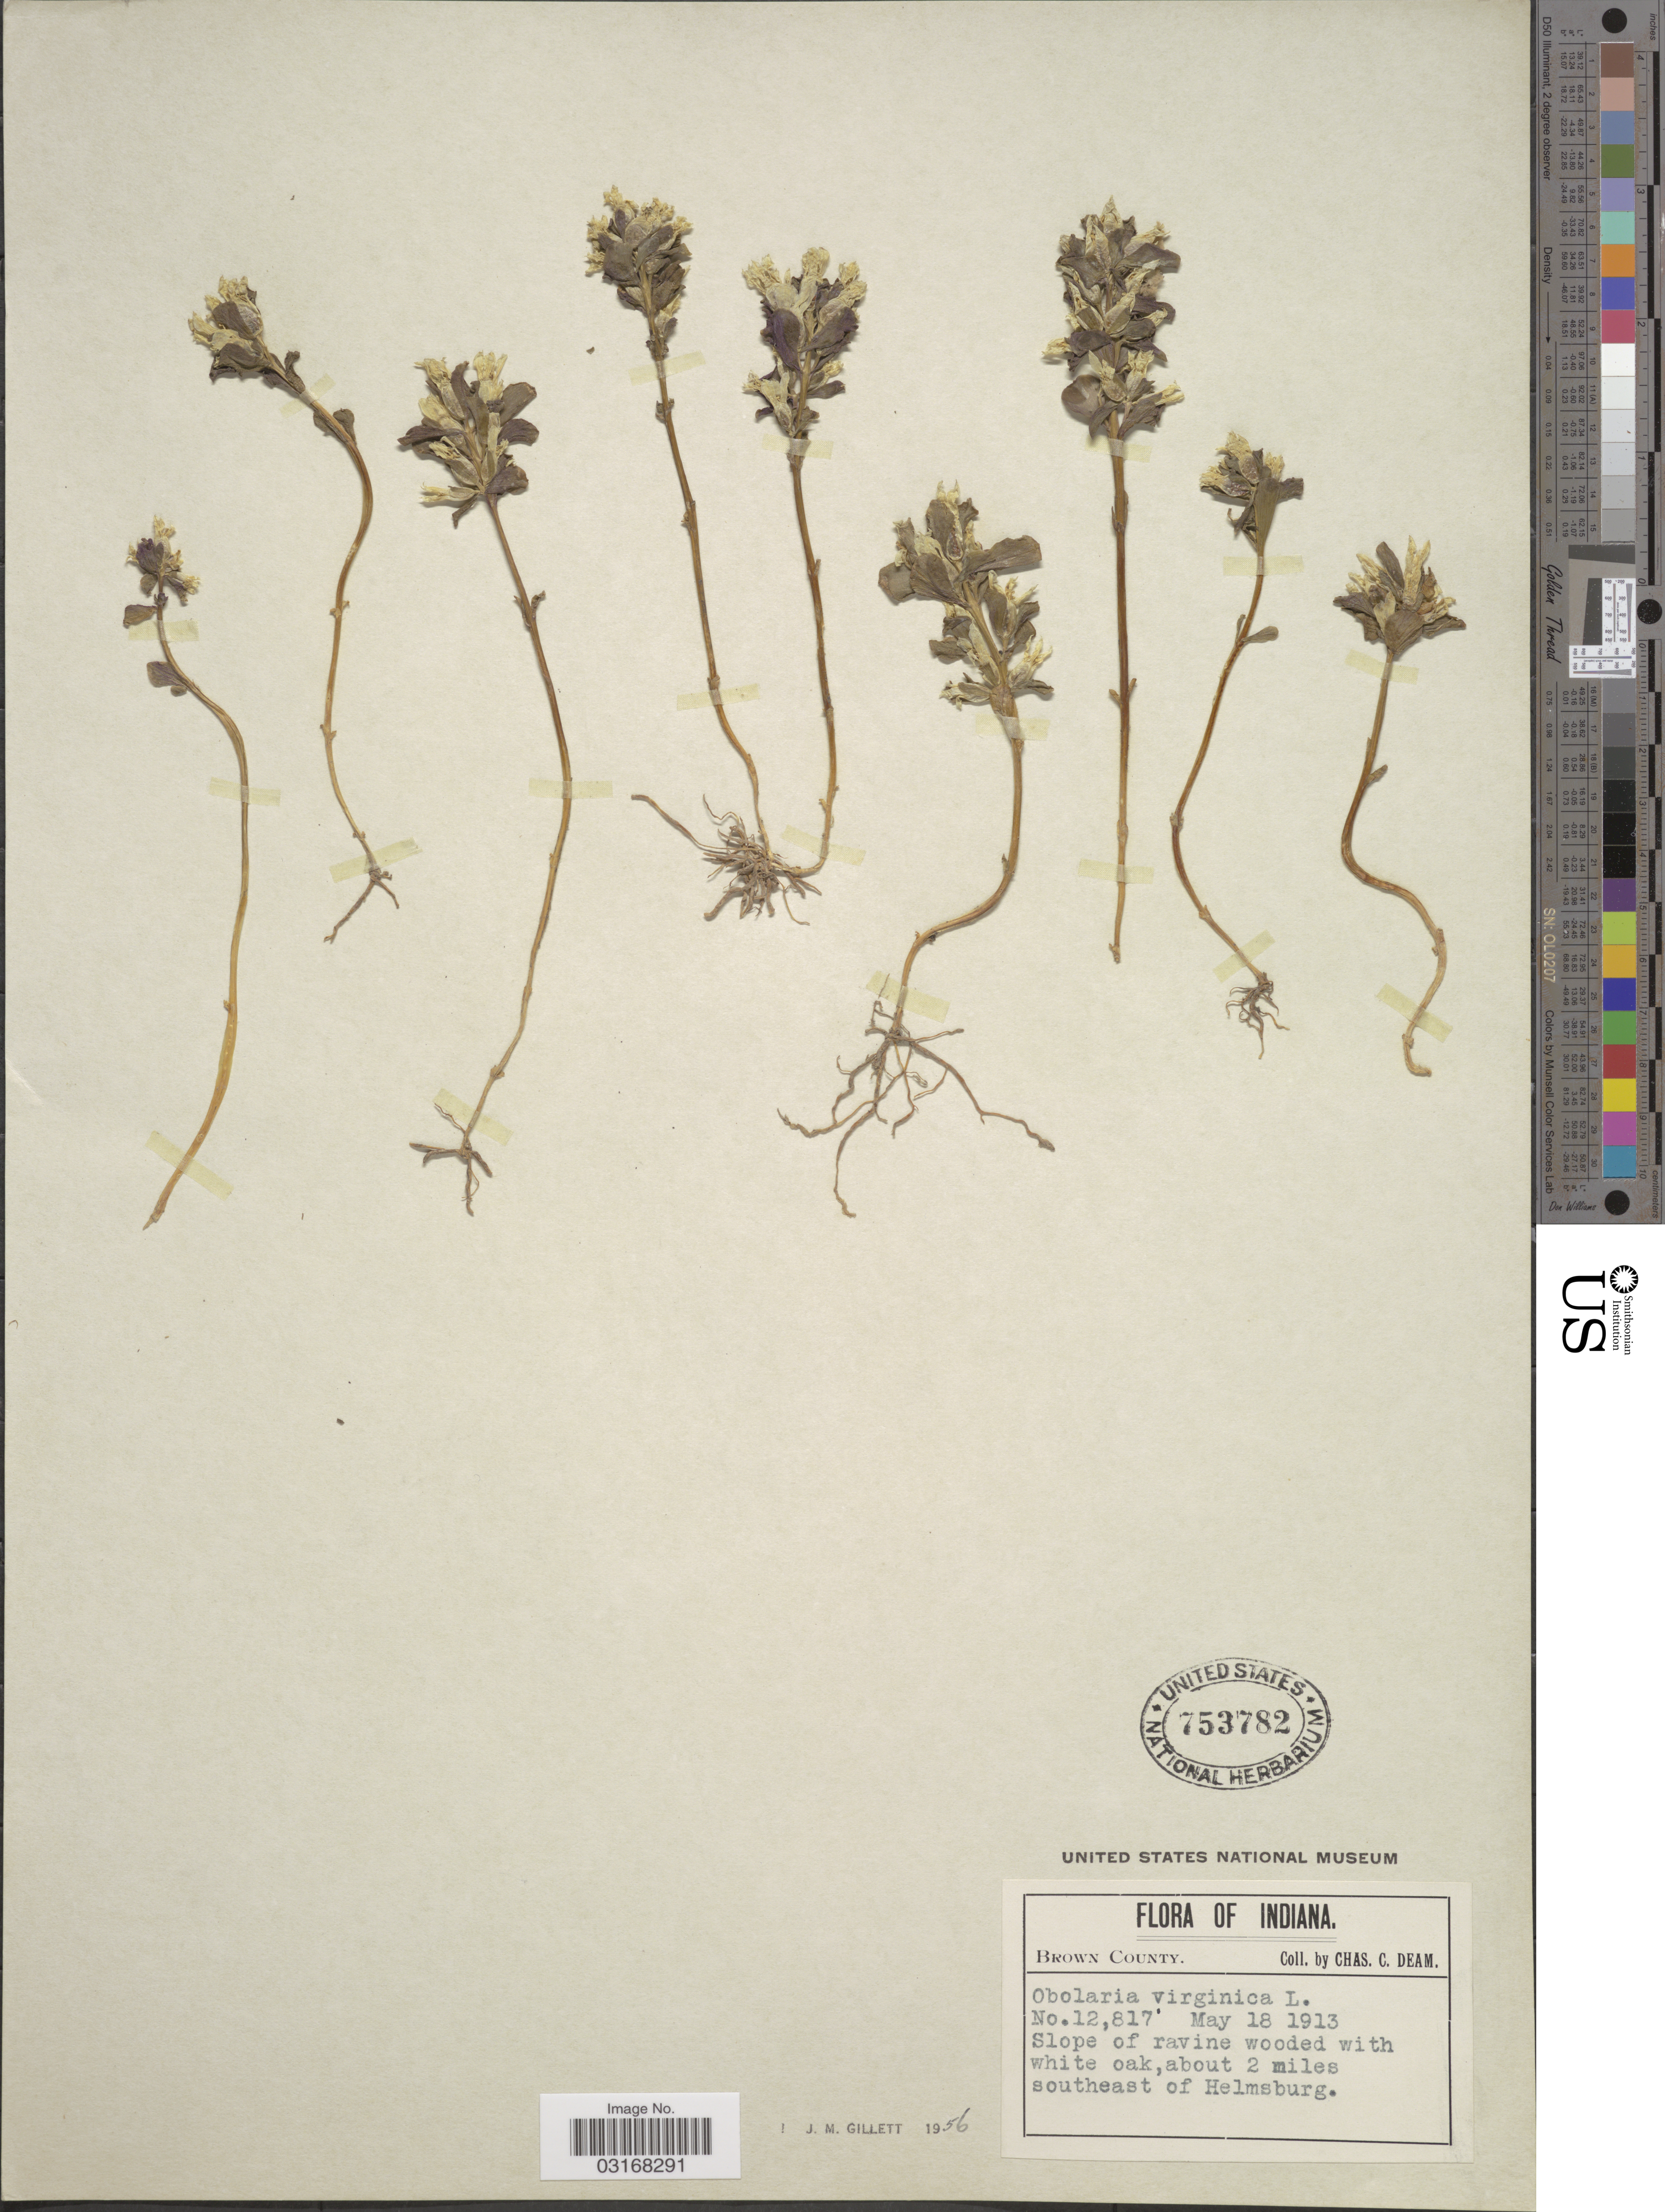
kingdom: Plantae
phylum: Tracheophyta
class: Magnoliopsida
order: Gentianales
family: Gentianaceae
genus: Obolaria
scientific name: Obolaria virginica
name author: L.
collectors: C. C. Deam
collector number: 12817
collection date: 1913-05-18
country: United States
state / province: Indiana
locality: Brown County. About 2 miles southeast of Helmsburg.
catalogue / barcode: US 753782